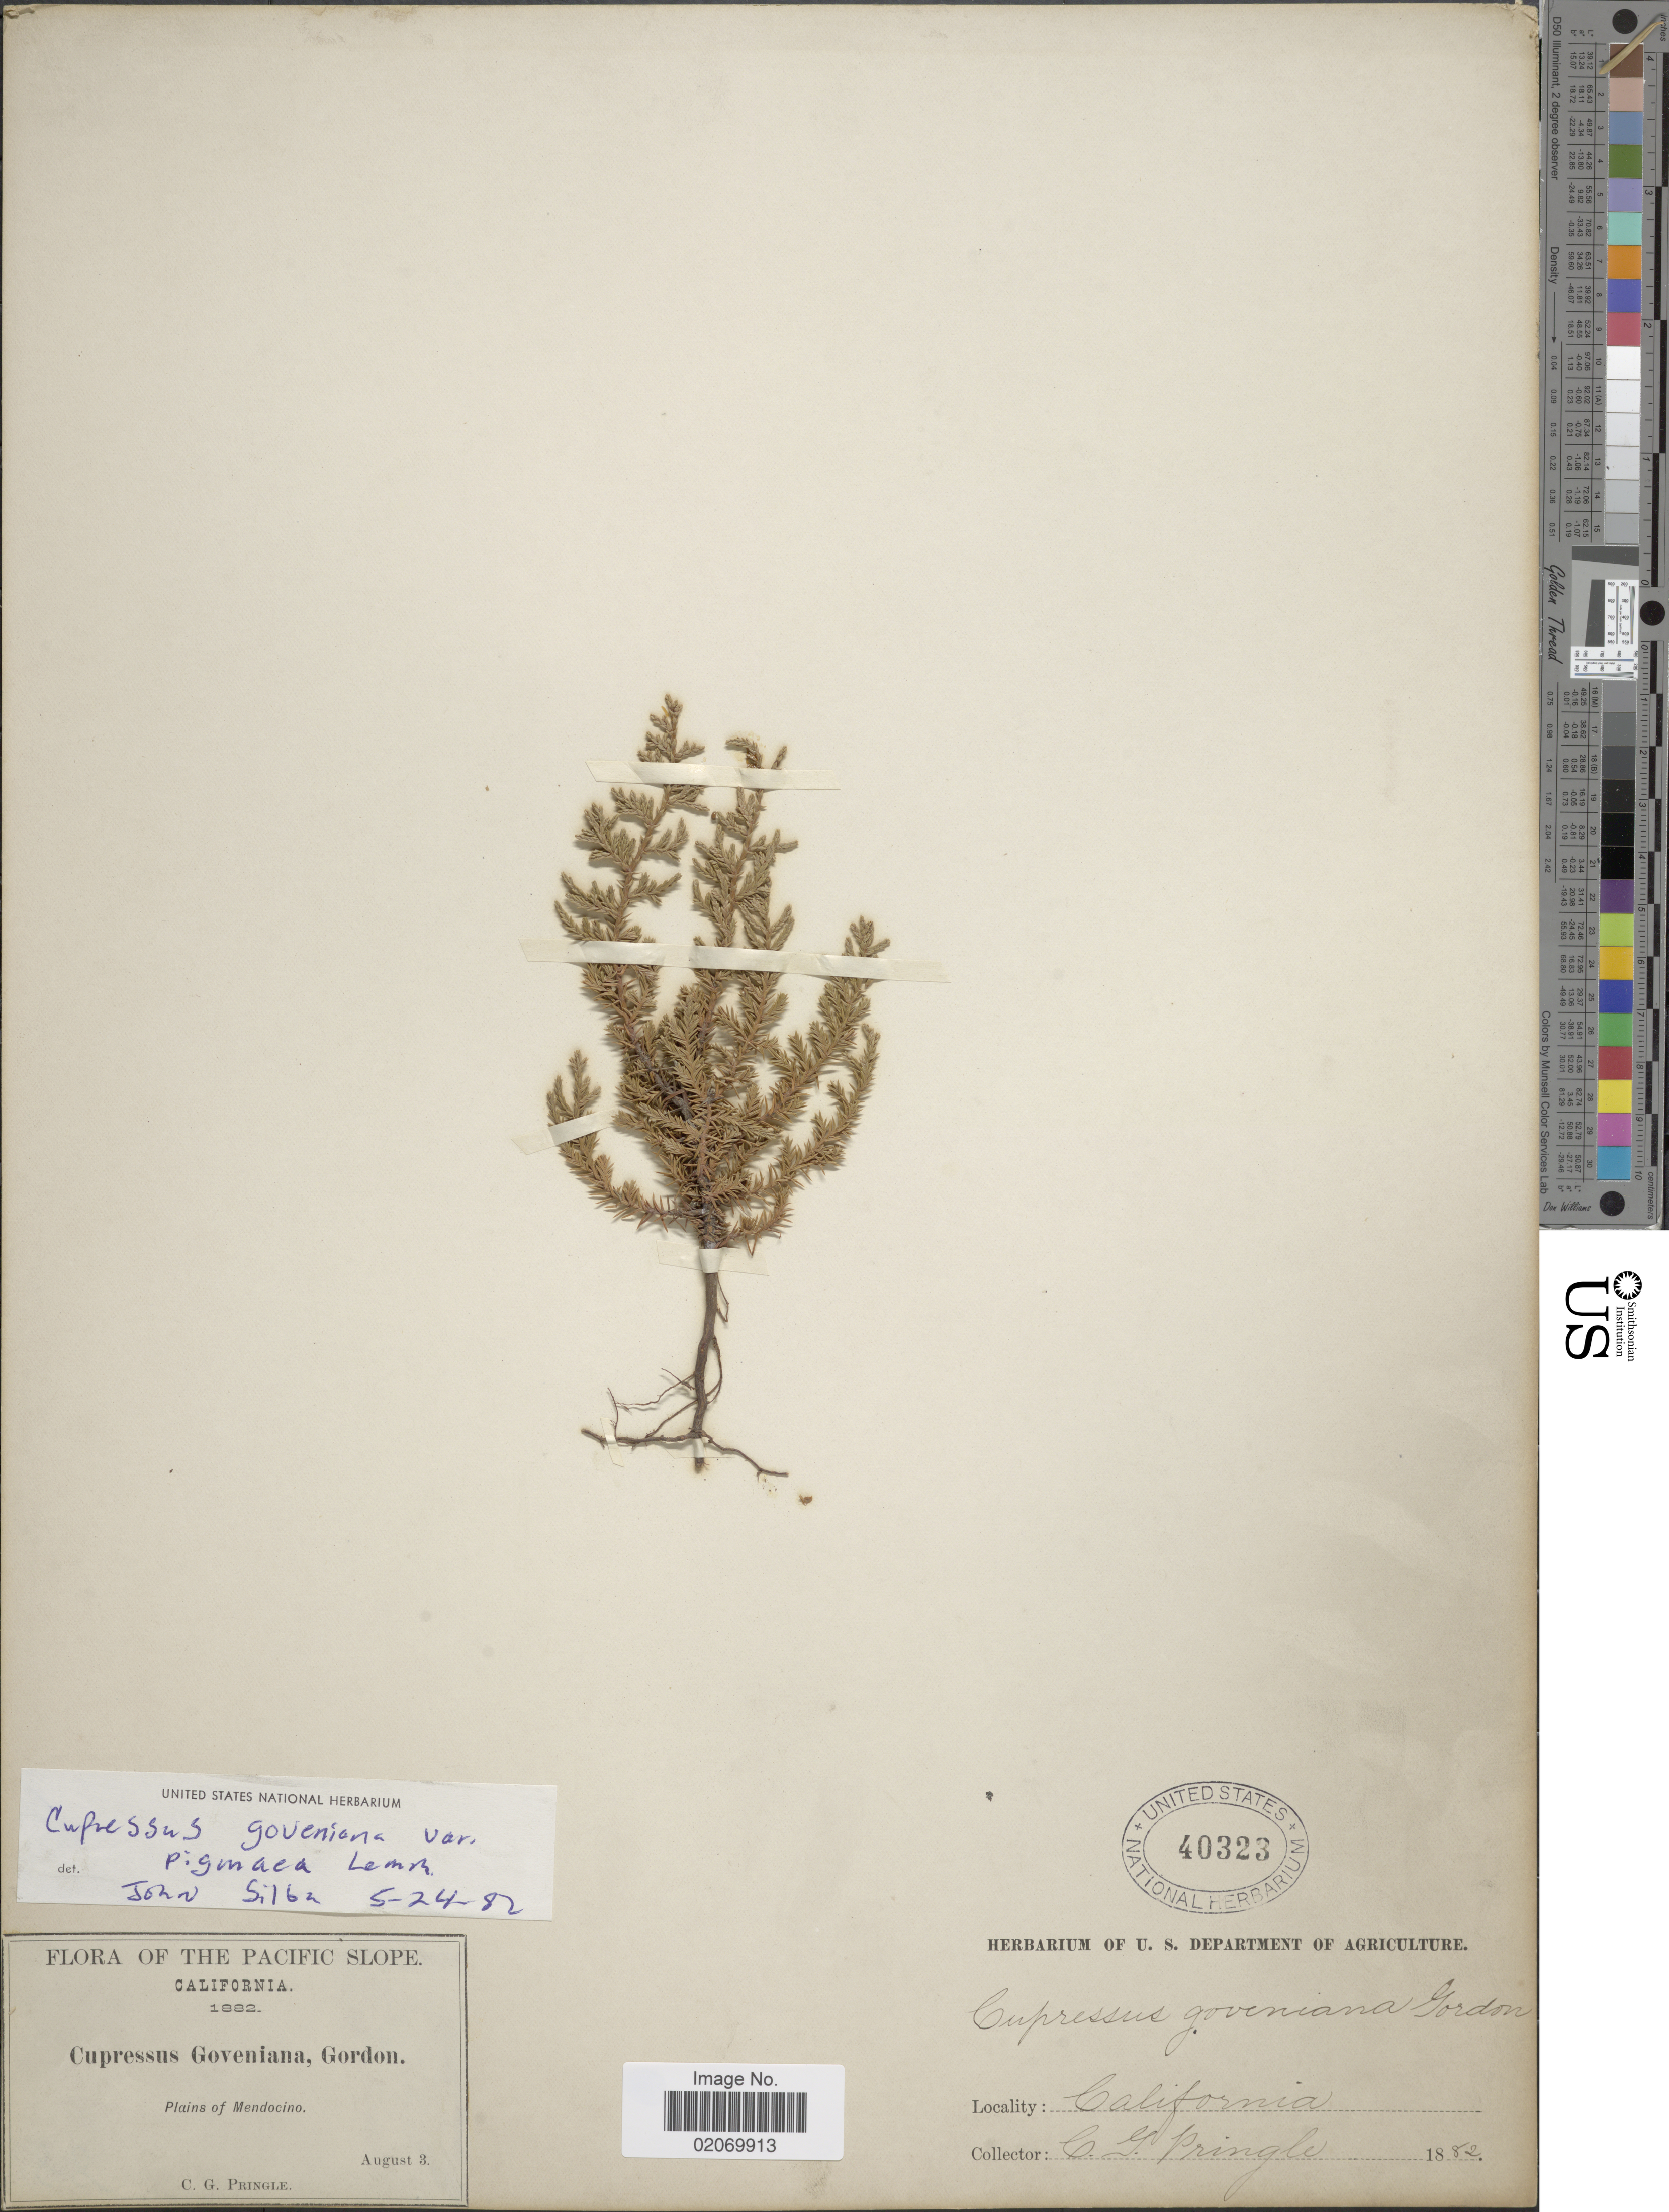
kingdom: Plantae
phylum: Tracheophyta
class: Pinopsida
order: Pinales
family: Cupressaceae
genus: Hesperocyparis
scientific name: Hesperocyparis pygmaea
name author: (Lemmon) Bartel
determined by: (US) Smithsonian Institution - National Museum of Natural History - Department of Botany (UNITED STATES)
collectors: C. G. Pringle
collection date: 1882-08-03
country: United States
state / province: California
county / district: Mendocino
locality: The Pacific Slope, Plains of Mendocino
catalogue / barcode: US 40323